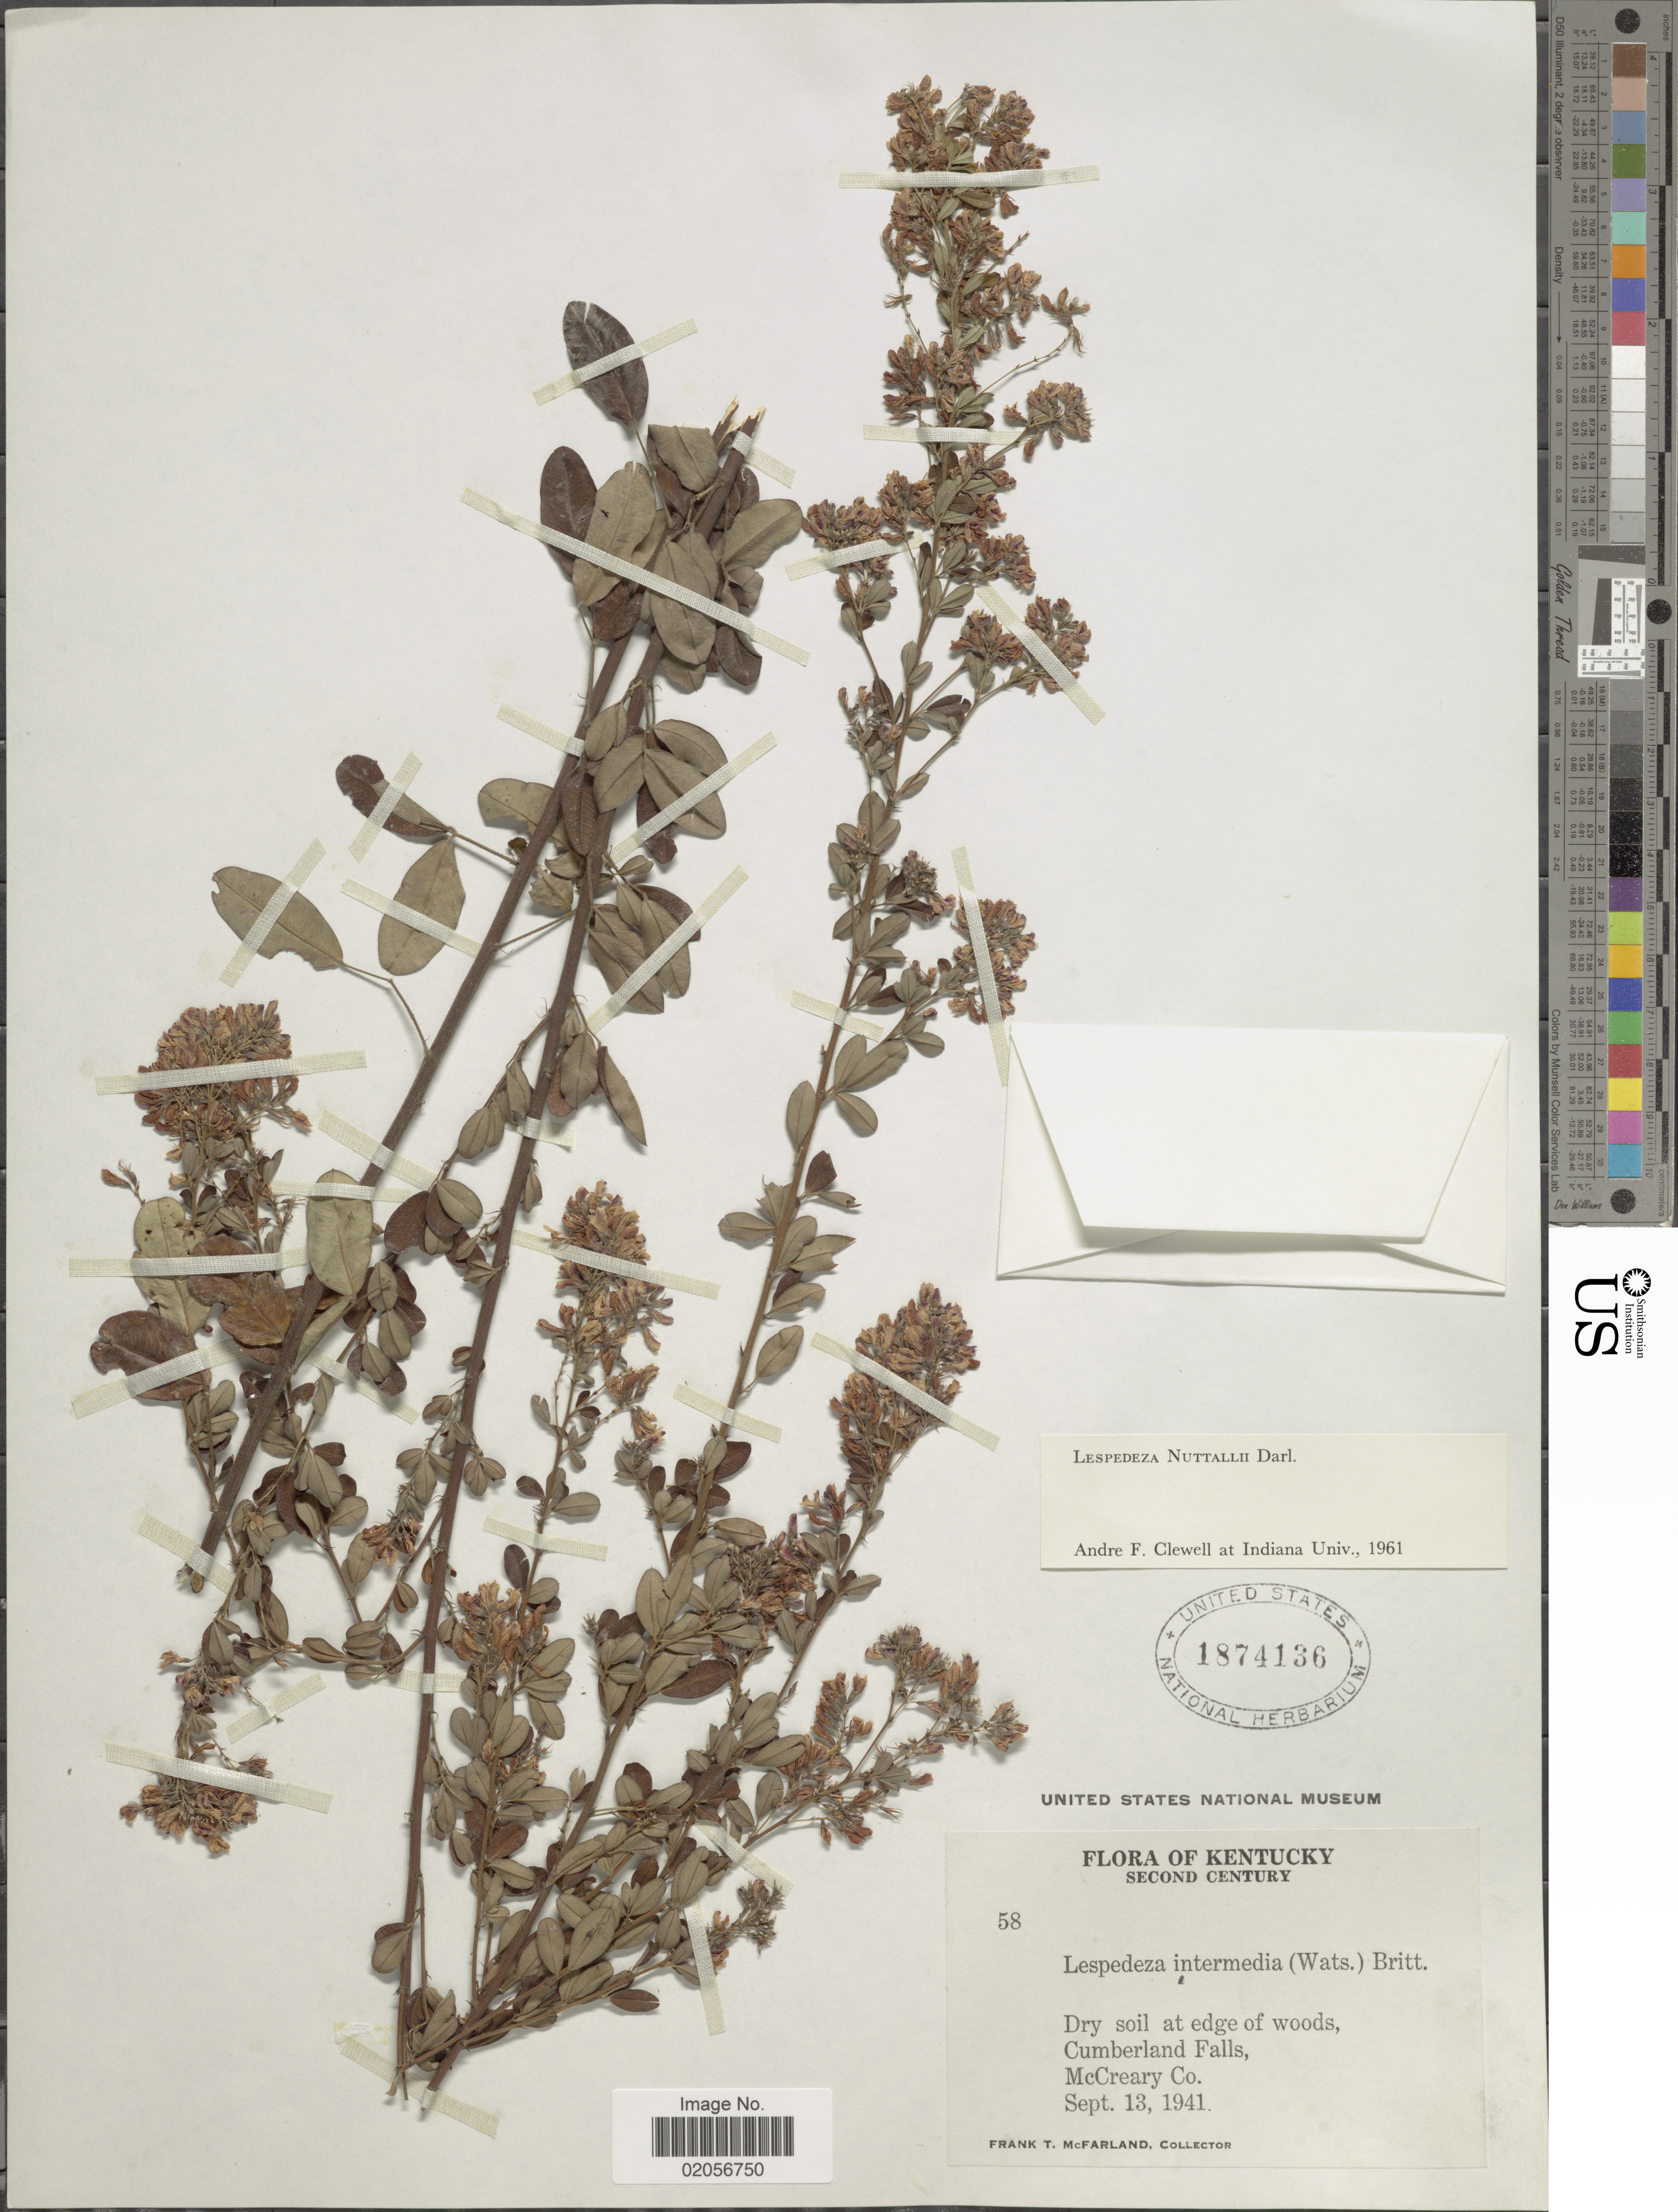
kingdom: Plantae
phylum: Tracheophyta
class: Magnoliopsida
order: Fabales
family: Fabaceae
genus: Lespedeza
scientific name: Lespedeza nuttallii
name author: Darl.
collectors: F. McFarland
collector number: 58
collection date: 1941-09-13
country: United States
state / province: Kentucky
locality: Second Century, Dry soil at edge of woods, Cumberland Falls, McCreary Co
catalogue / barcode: US 1874136